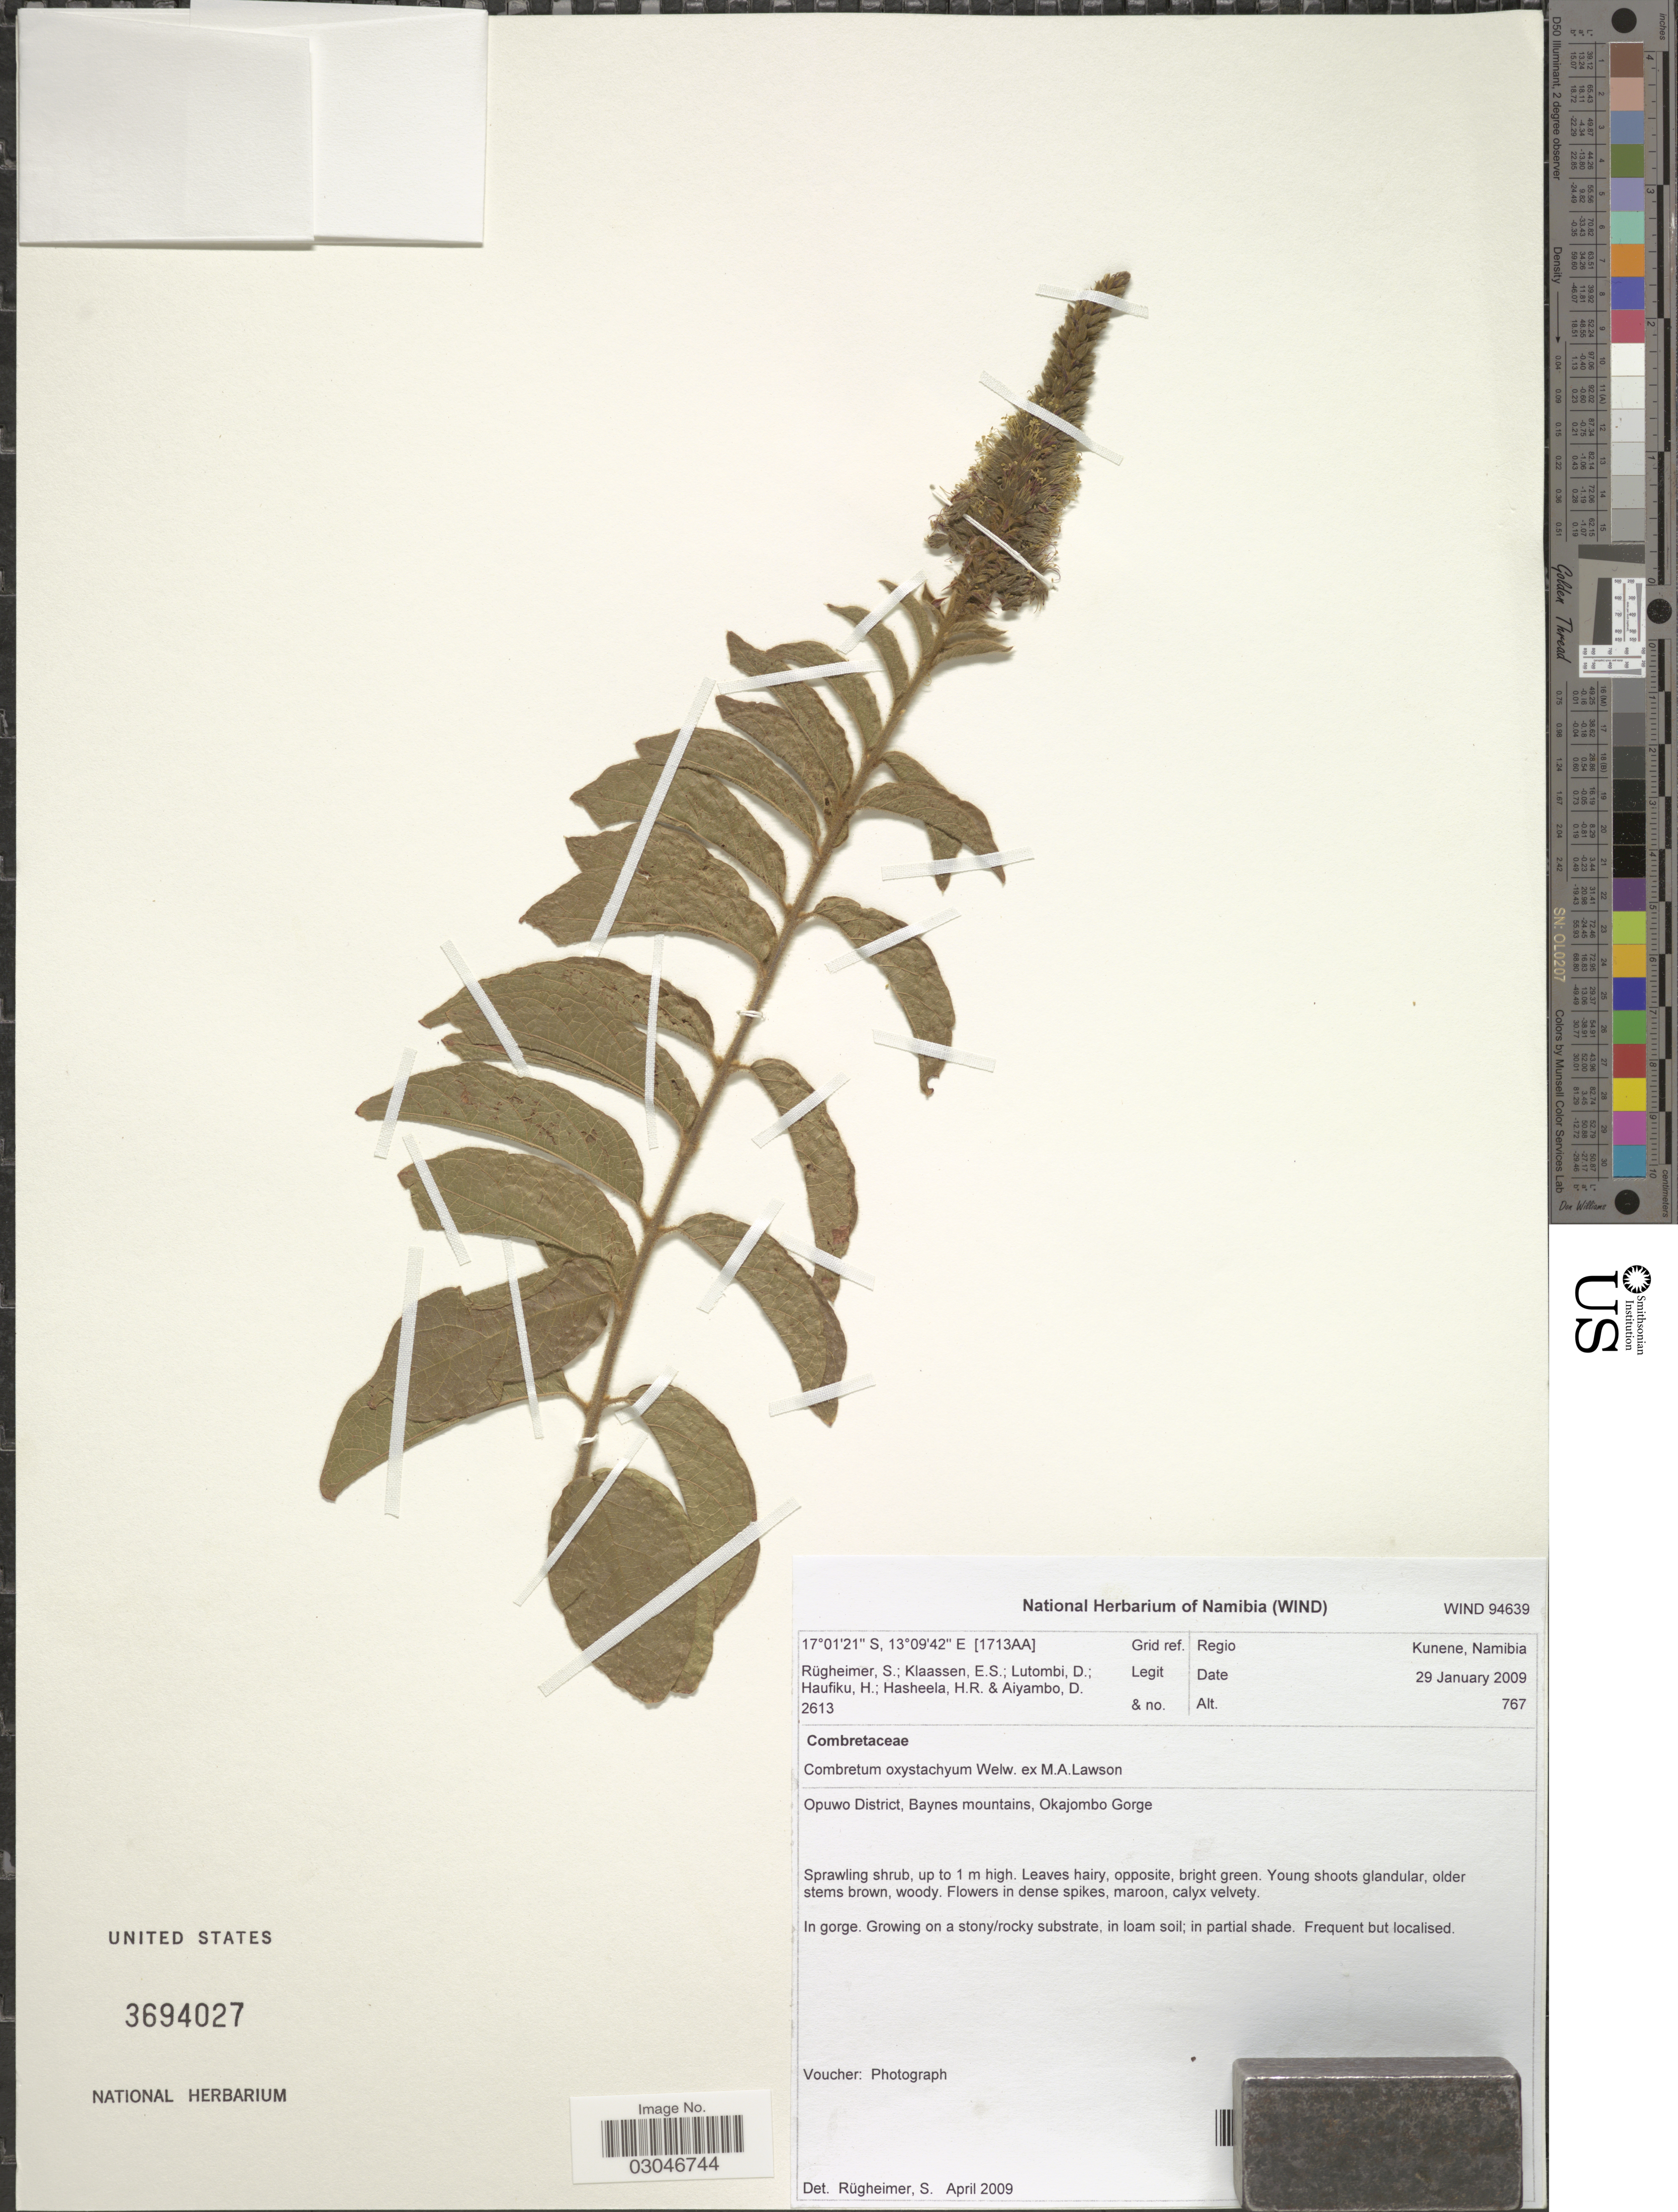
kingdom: Plantae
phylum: Tracheophyta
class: Magnoliopsida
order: Myrtales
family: Combretaceae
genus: Combretum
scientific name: Combretum oxystachyum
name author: Welw. ex M.A. Lawson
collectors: S. Rugheimer, E. S. Klaassen, D. Lutombi, H. Haufiku & et al.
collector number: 2613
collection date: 2009-01-29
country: Namibia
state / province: Kunene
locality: [1713AA] Grid ref. Opuwo District, Baynes mountains, Okajombo Gorge.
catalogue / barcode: US 3694027